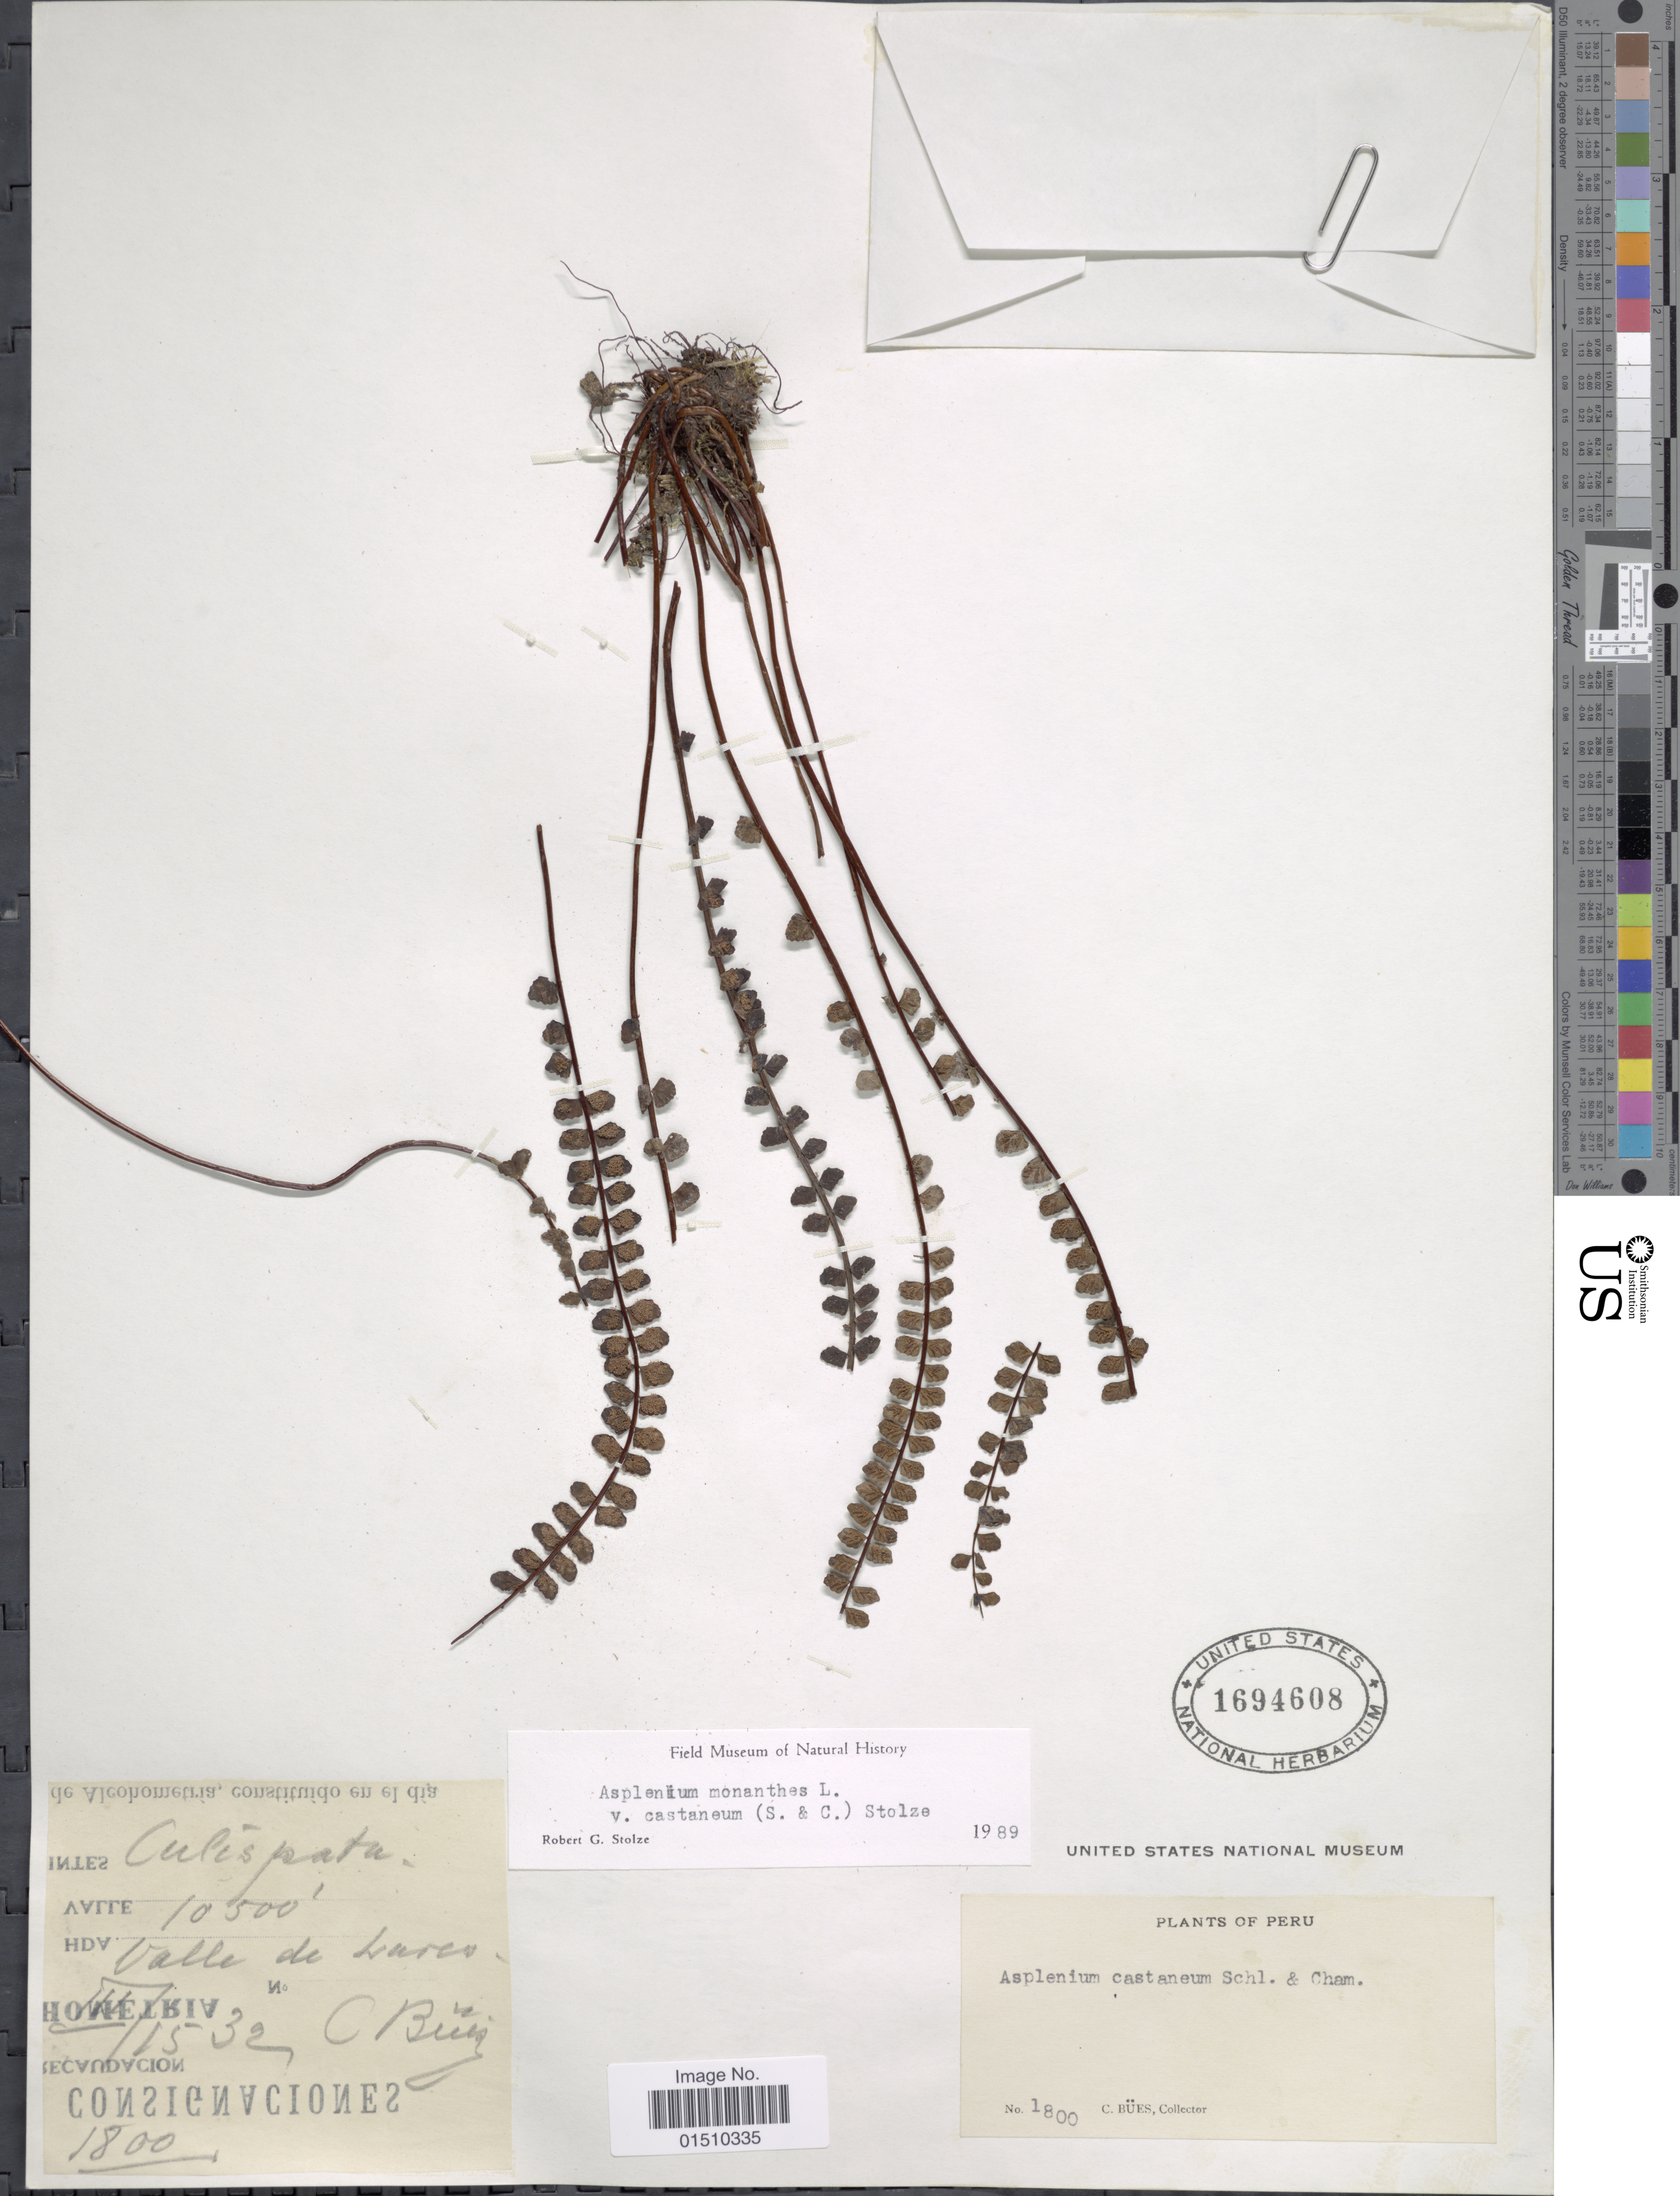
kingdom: Plantae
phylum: Tracheophyta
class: Polypodiopsida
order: Polypodiales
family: Aspleniaceae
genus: Asplenium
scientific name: Asplenium castaneum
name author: Schltdl. & Cham.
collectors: C. Bues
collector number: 1800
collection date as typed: Transcribed d/m/y: 15/3/32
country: Peru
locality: Peru, Valle de Lareo.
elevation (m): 3200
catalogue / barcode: US 1694608